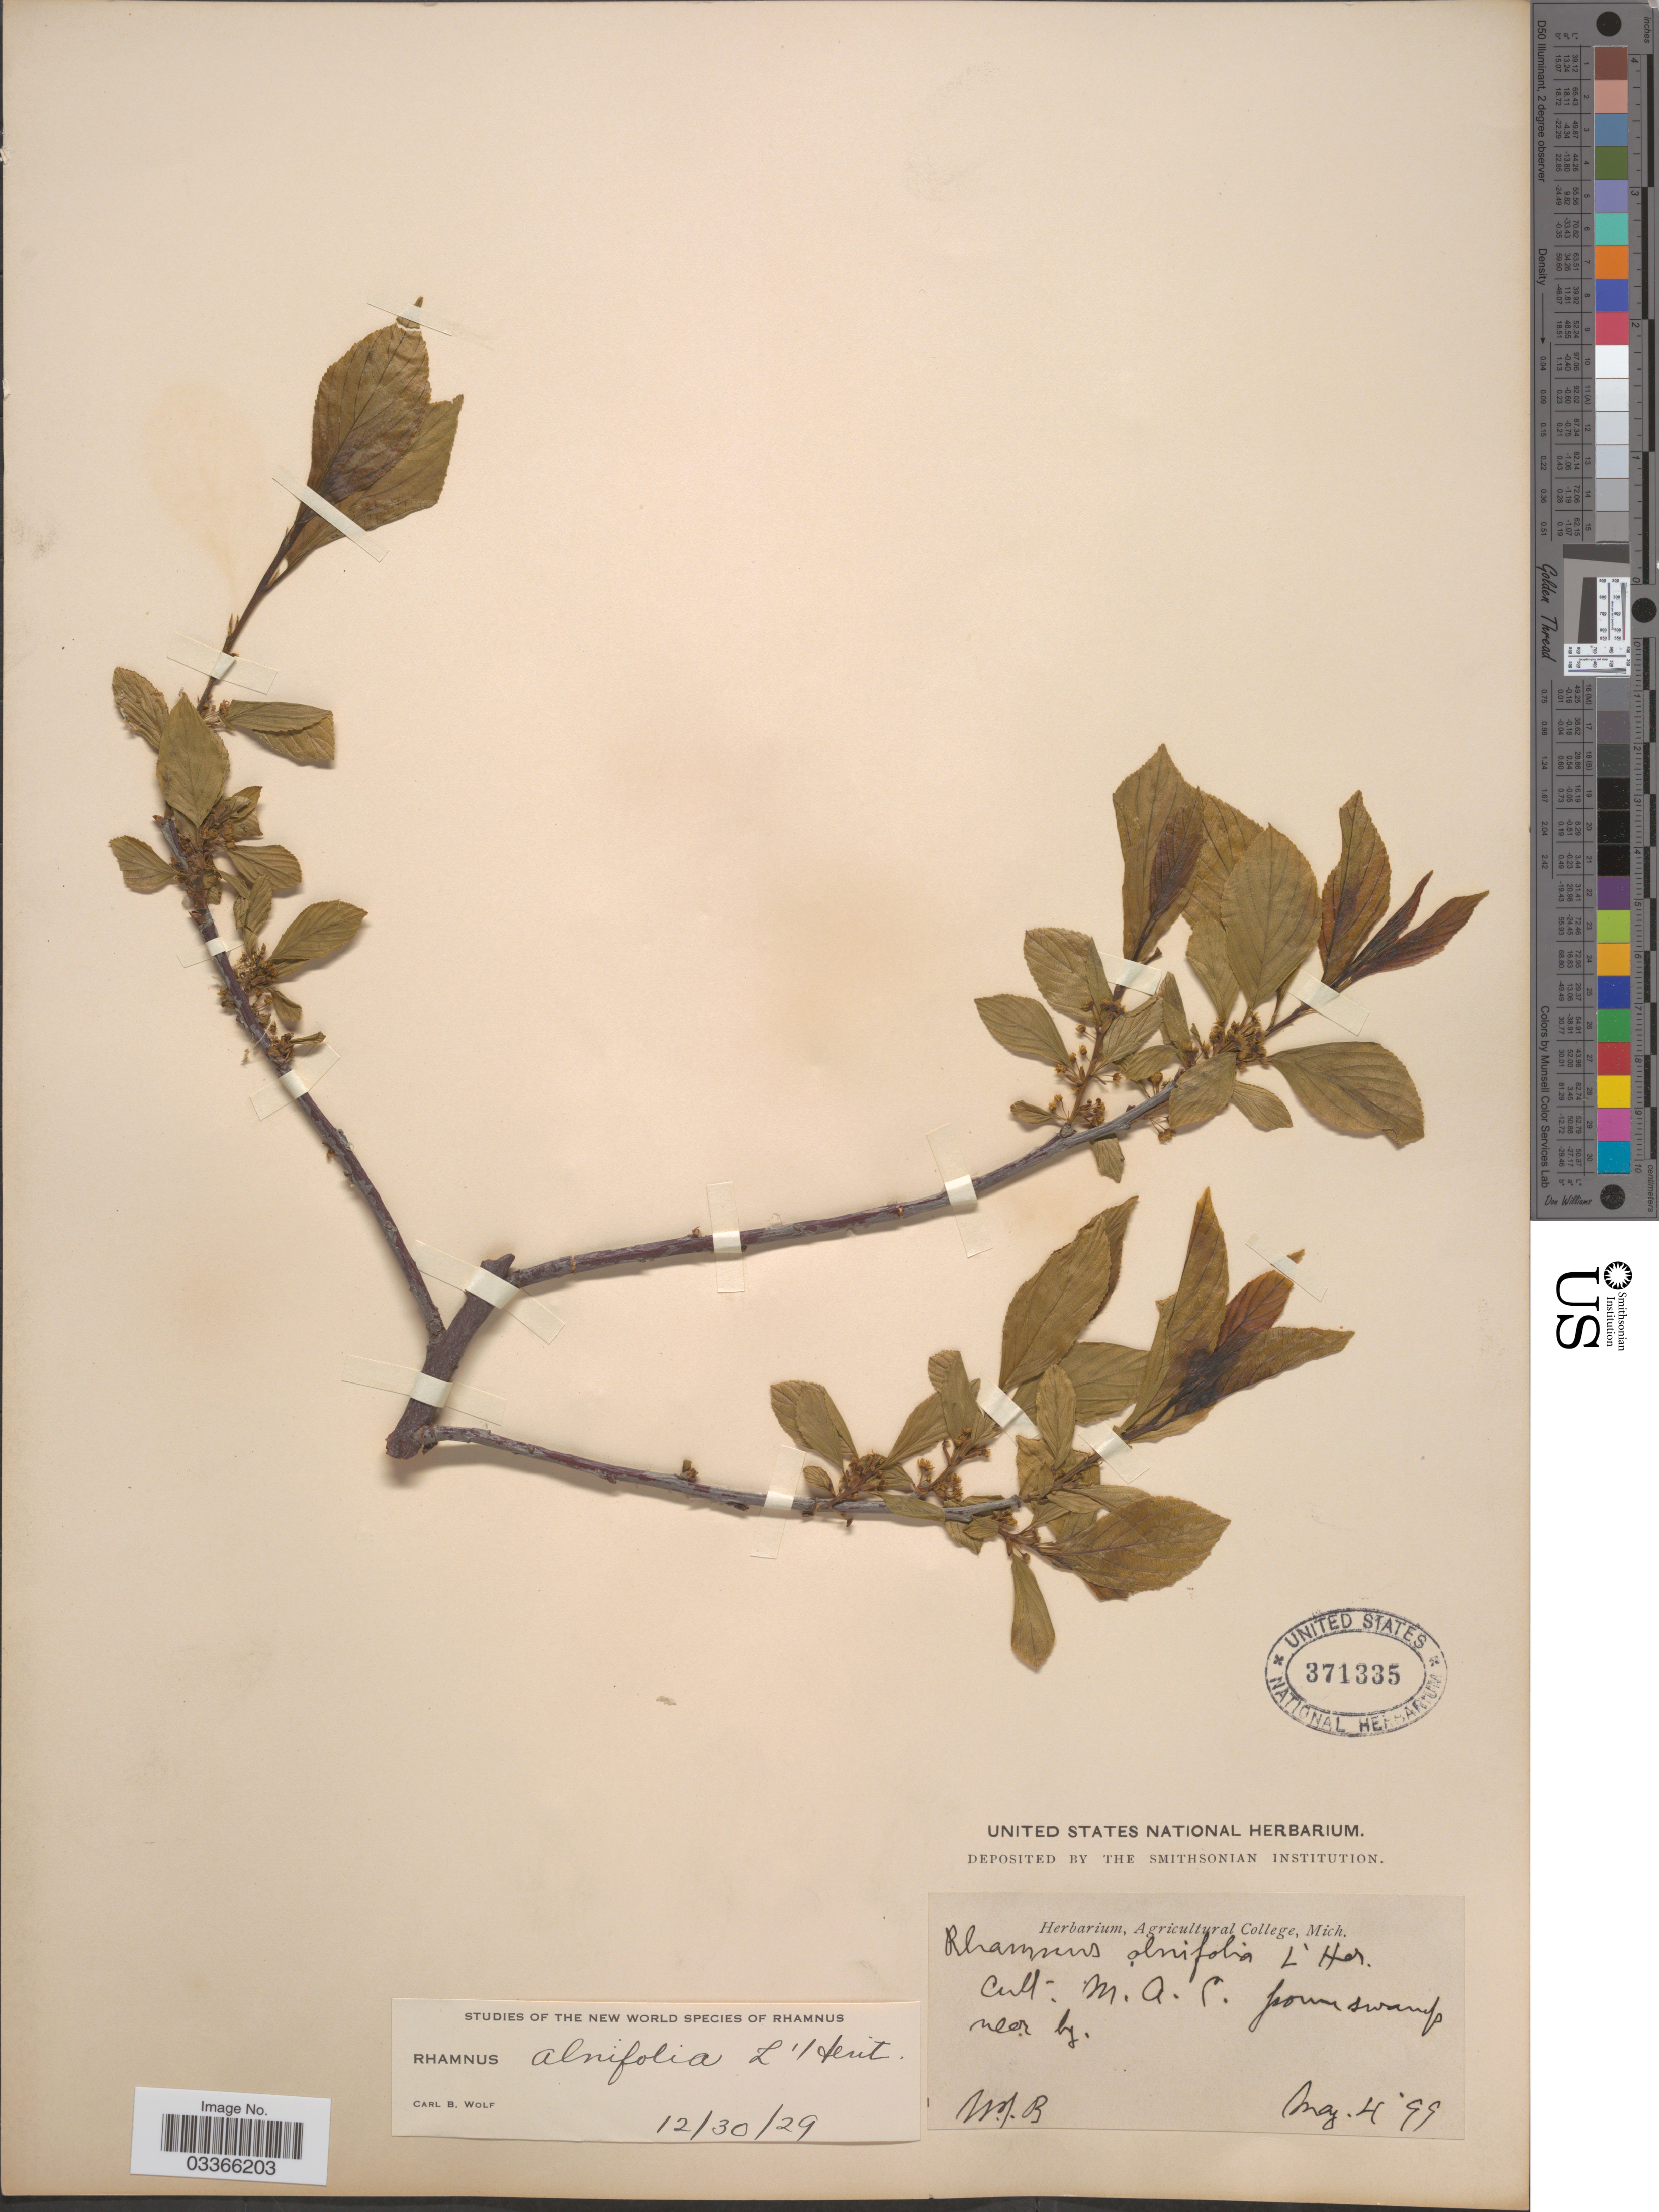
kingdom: Plantae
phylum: Tracheophyta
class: Magnoliopsida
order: Rosales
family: Rhamnaceae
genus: Rhamnus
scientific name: Rhamnus alnifolia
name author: L'Hér.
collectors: W.J.B.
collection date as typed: Transcribed d/m/y: 4/5/99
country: United States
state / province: Michigan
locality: M.A.C. from swamp near by.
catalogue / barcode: US 371335